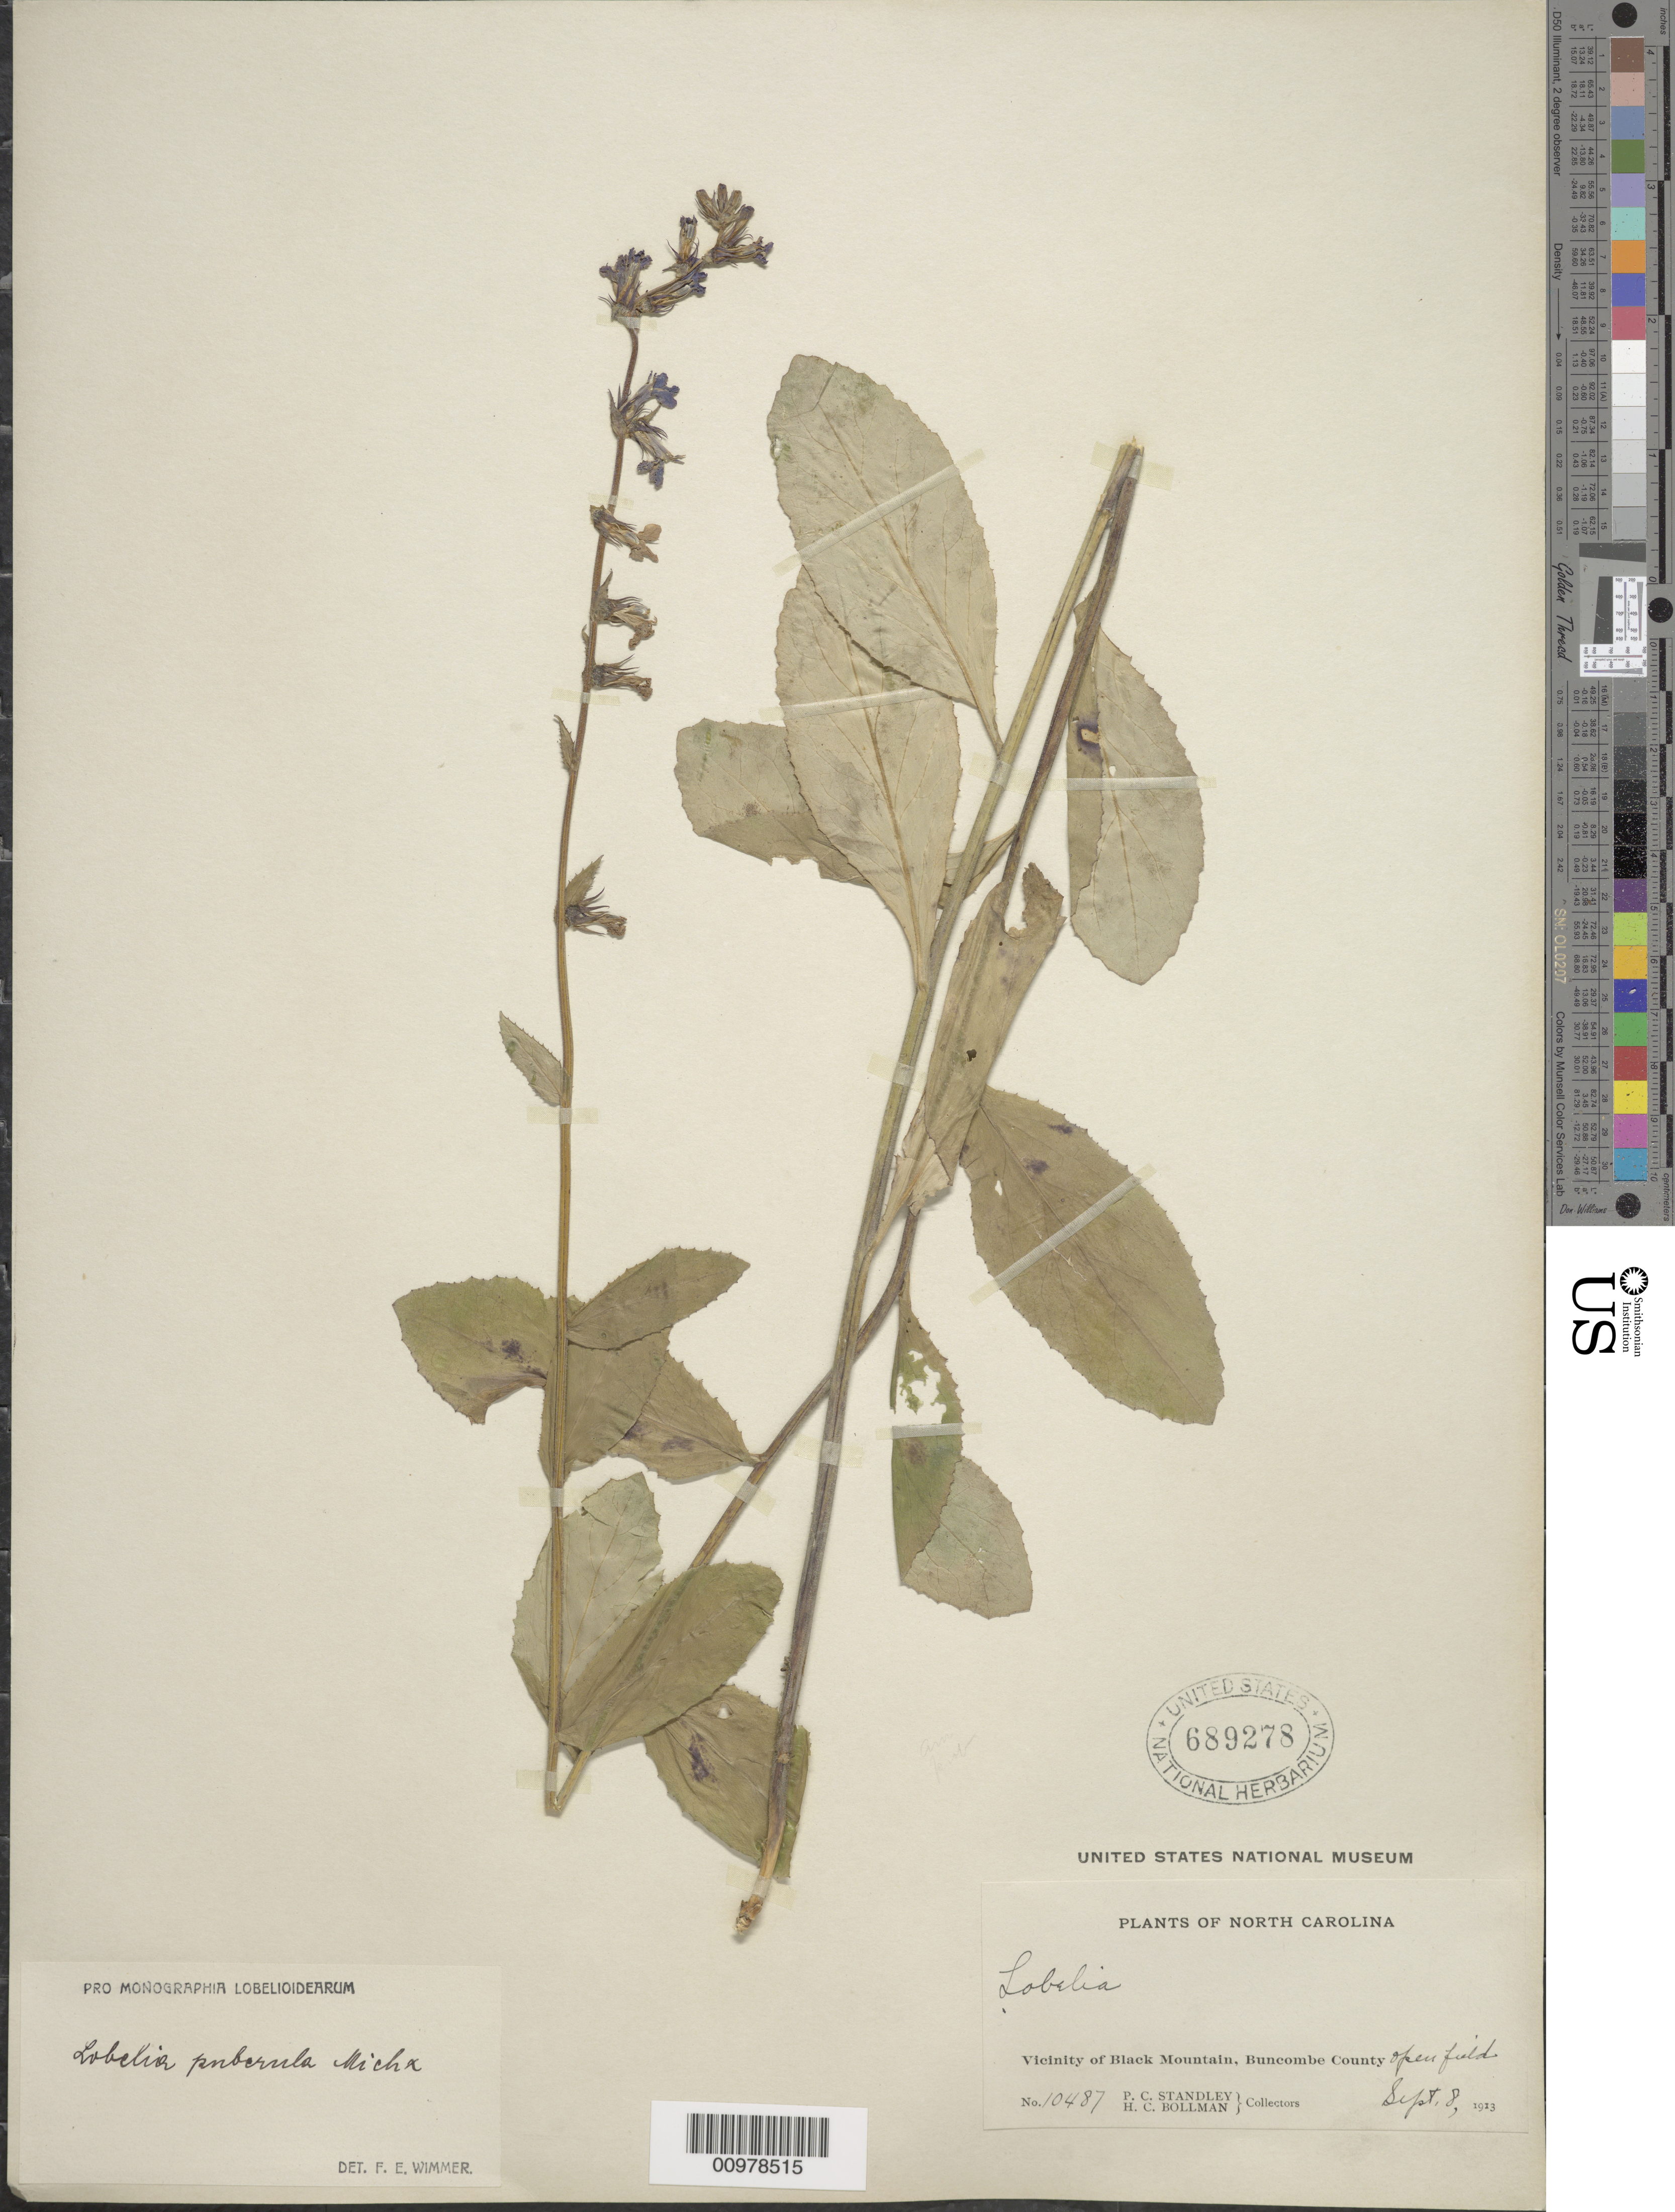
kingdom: Plantae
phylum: Tracheophyta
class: Magnoliopsida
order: Asterales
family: Campanulaceae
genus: Lobelia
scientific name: Lobelia puberula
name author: Michx.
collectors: P. C. Standley & H. C. Bollman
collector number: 10487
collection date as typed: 08 Sep 1913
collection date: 1913-09-08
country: United States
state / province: North Carolina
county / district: Buncombe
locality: Black Mountain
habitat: open fields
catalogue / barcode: US 689278